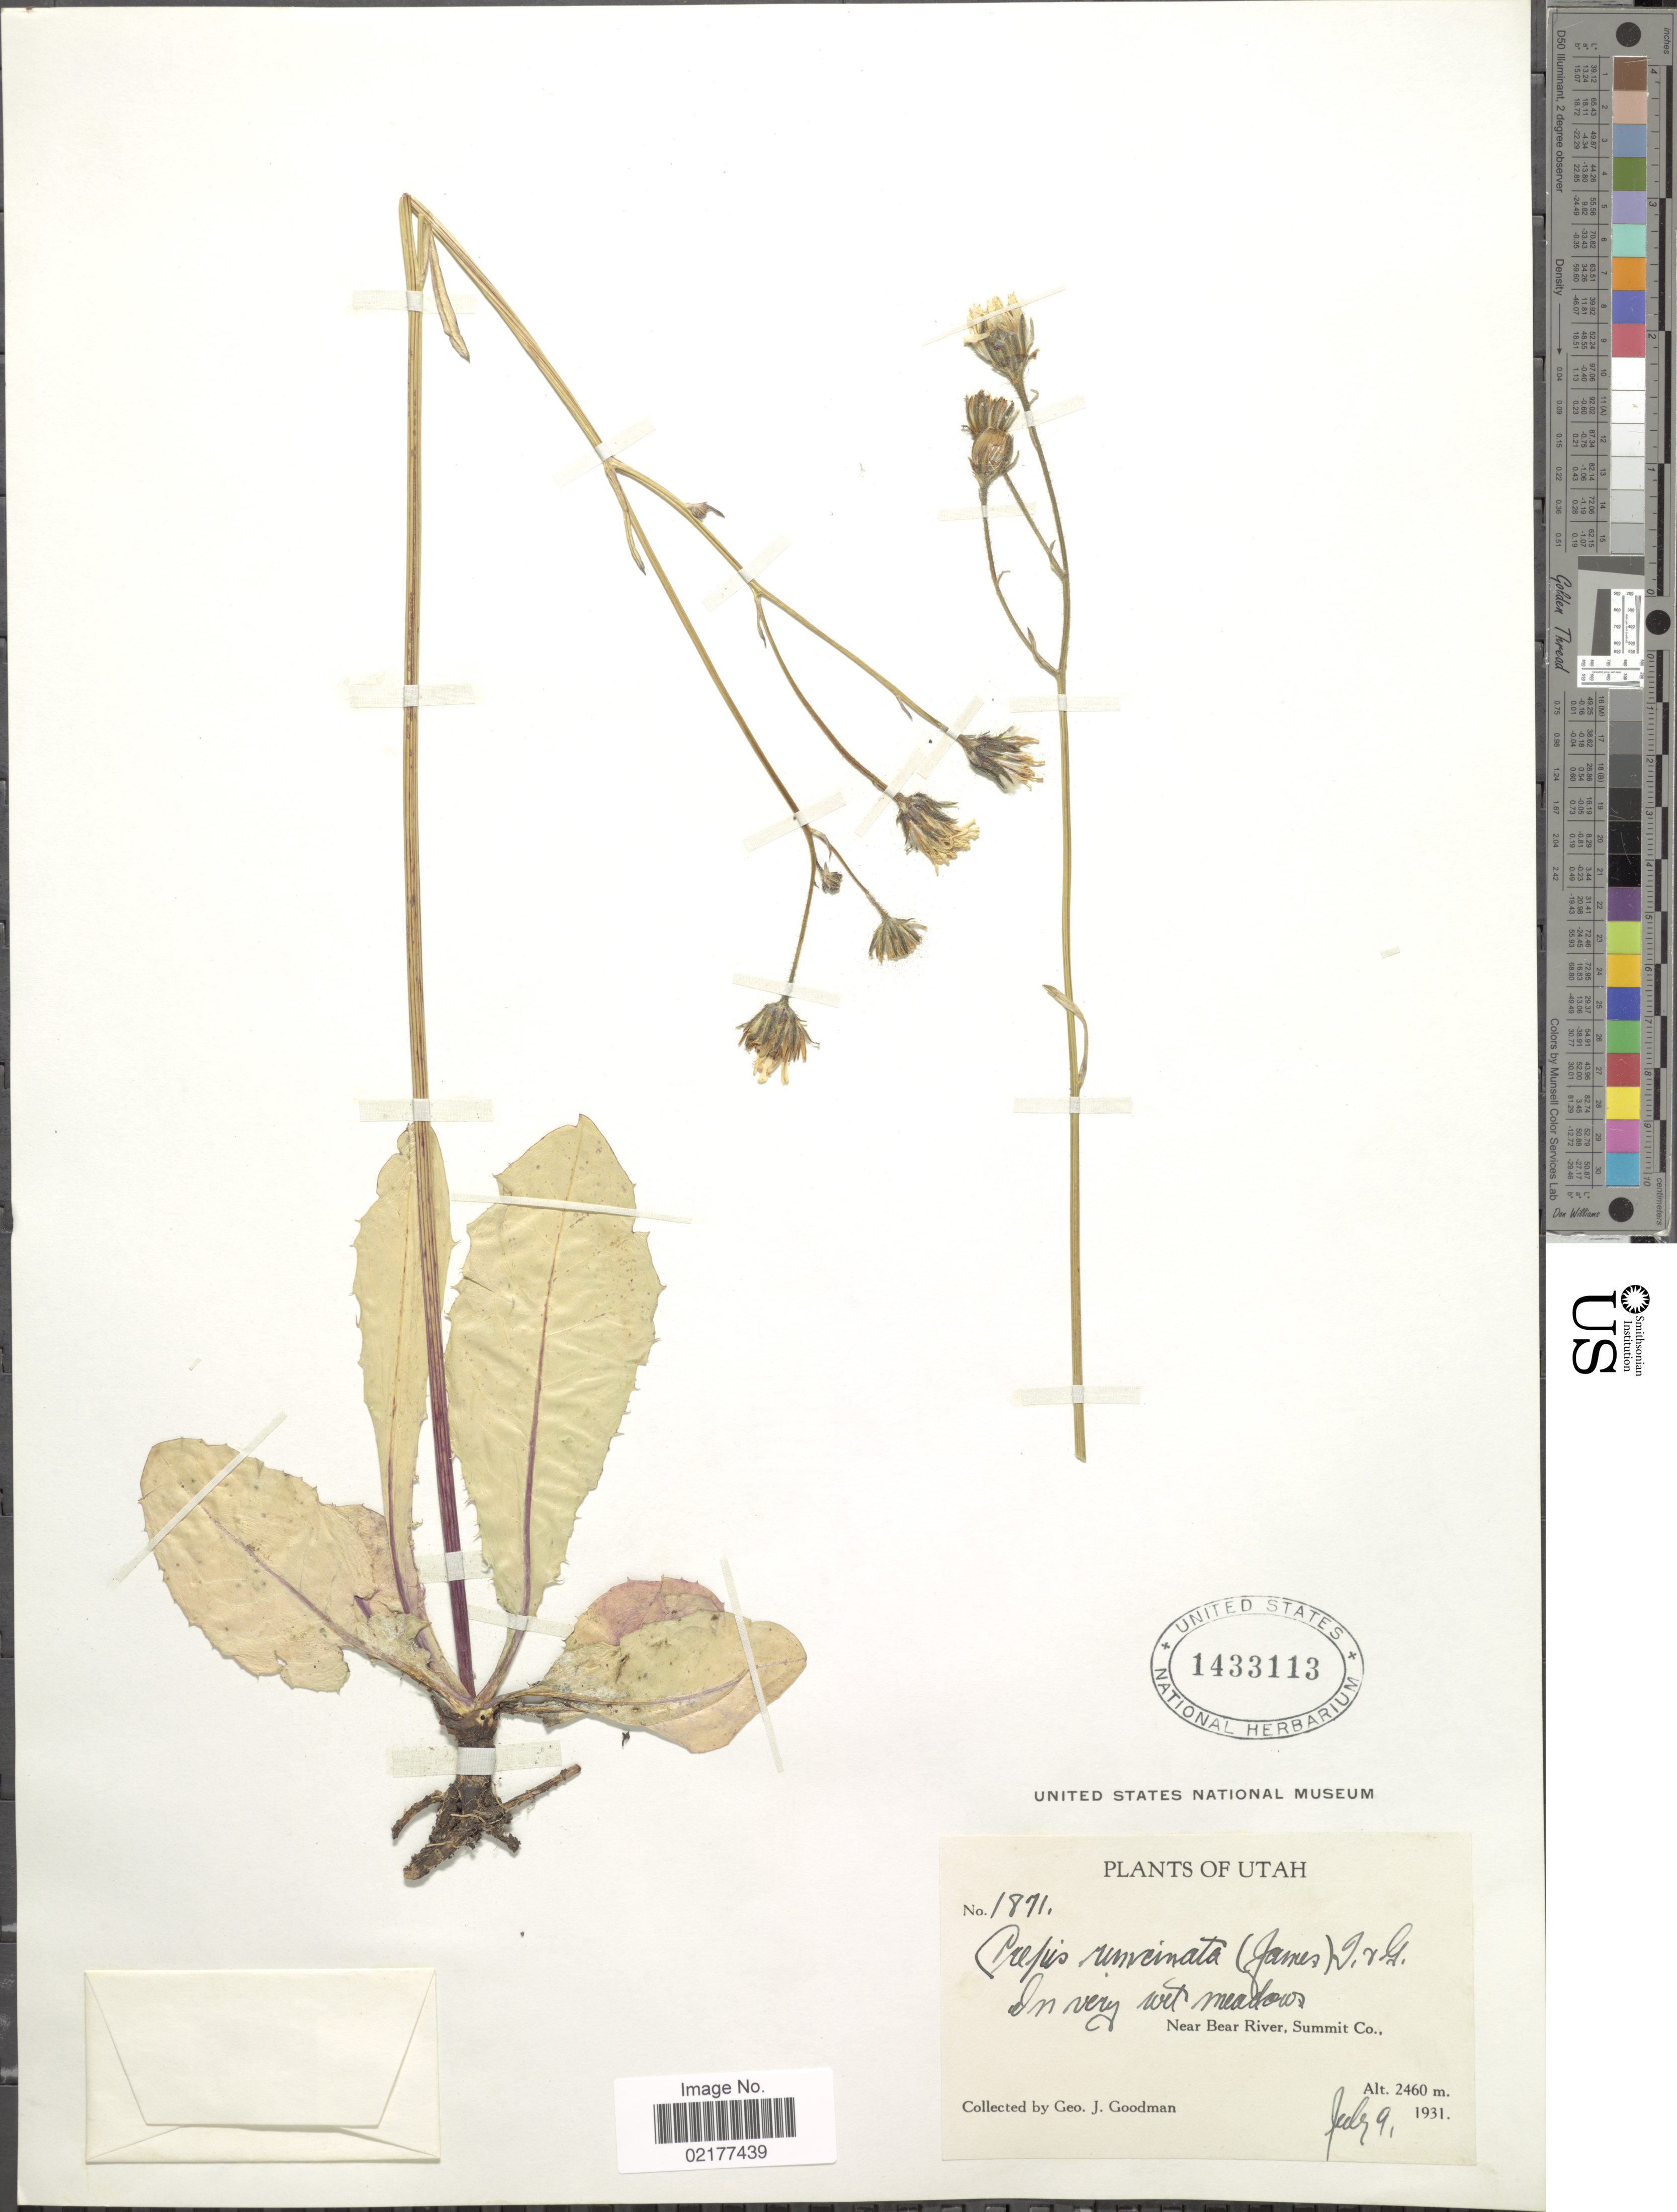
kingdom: Plantae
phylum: Tracheophyta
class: Magnoliopsida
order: Asterales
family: Asteraceae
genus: Crepis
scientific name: Crepis runcinata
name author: Torr. & A. Gray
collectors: G. J. Goodman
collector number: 1871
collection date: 1931-07-09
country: United States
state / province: Utah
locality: Near Bear River, Summit Co.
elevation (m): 2460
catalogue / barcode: US 1433113